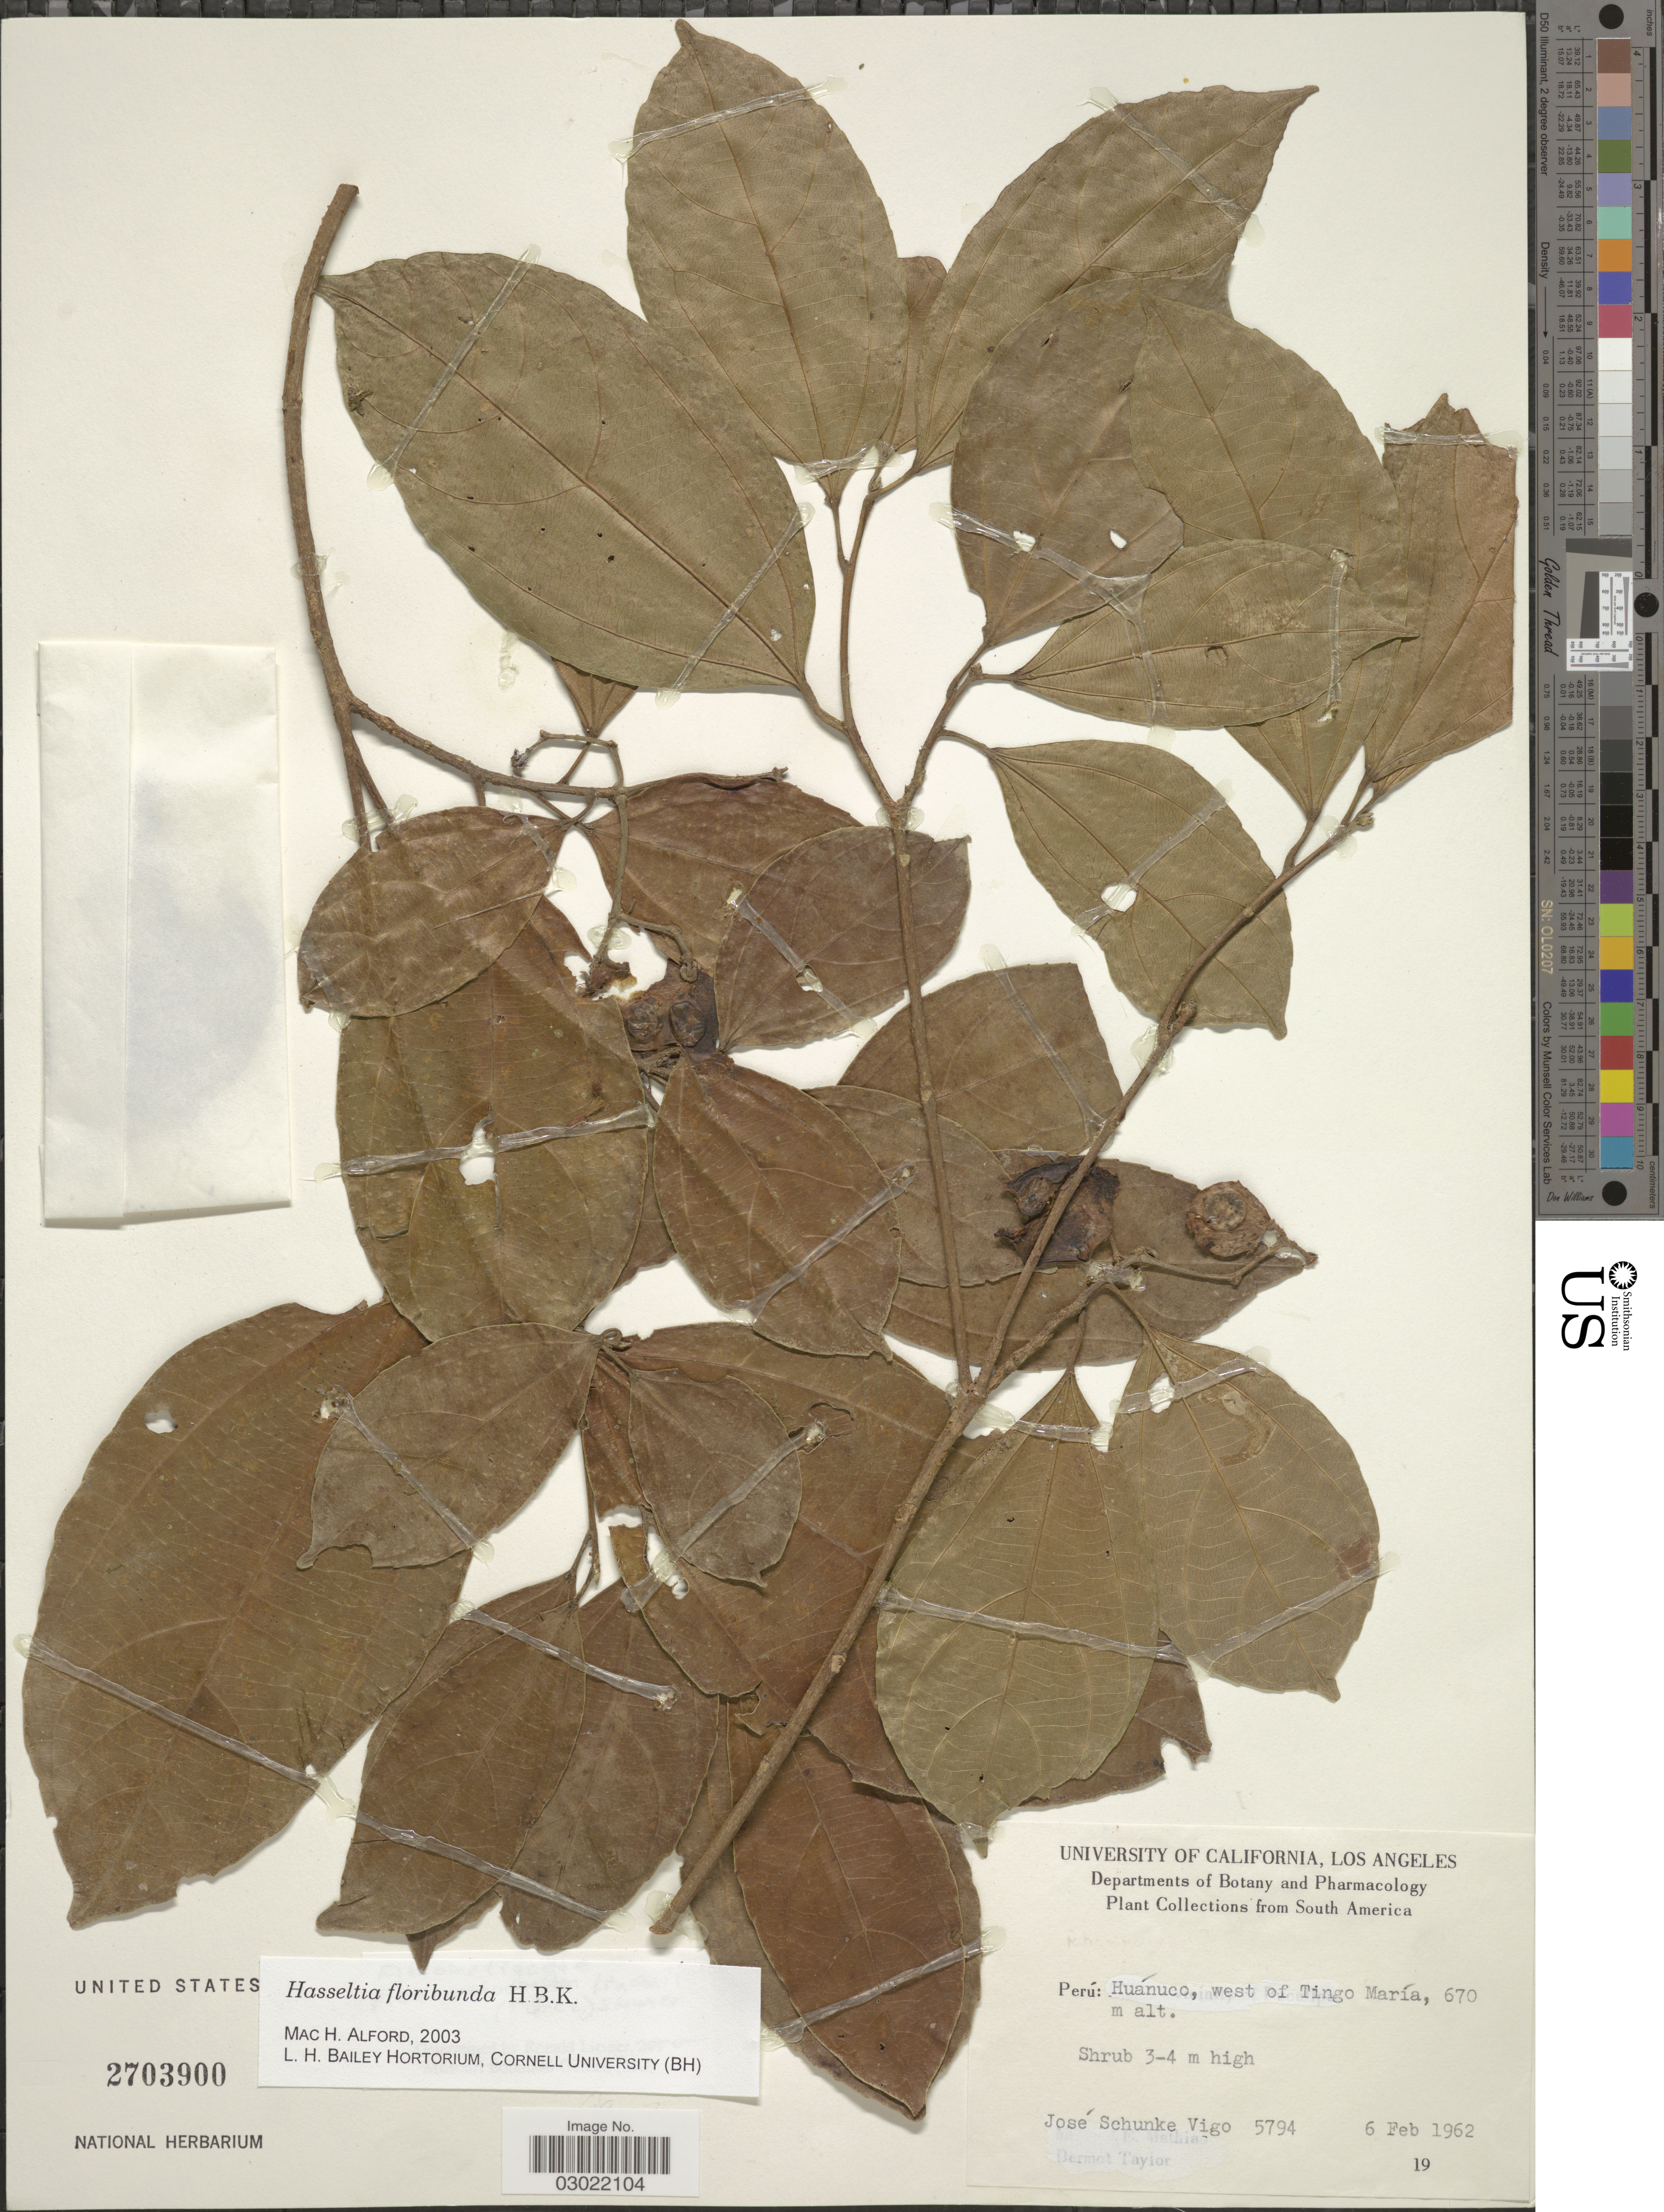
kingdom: Plantae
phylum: Tracheophyta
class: Magnoliopsida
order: Malpighiales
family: Salicaceae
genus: Hasseltia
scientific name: Hasseltia floribunda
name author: Kunth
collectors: J. Schunke Vigo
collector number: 5794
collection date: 1962-02-06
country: Peru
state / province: Huánuco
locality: West of Tingo María.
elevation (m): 670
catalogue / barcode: US 2703900